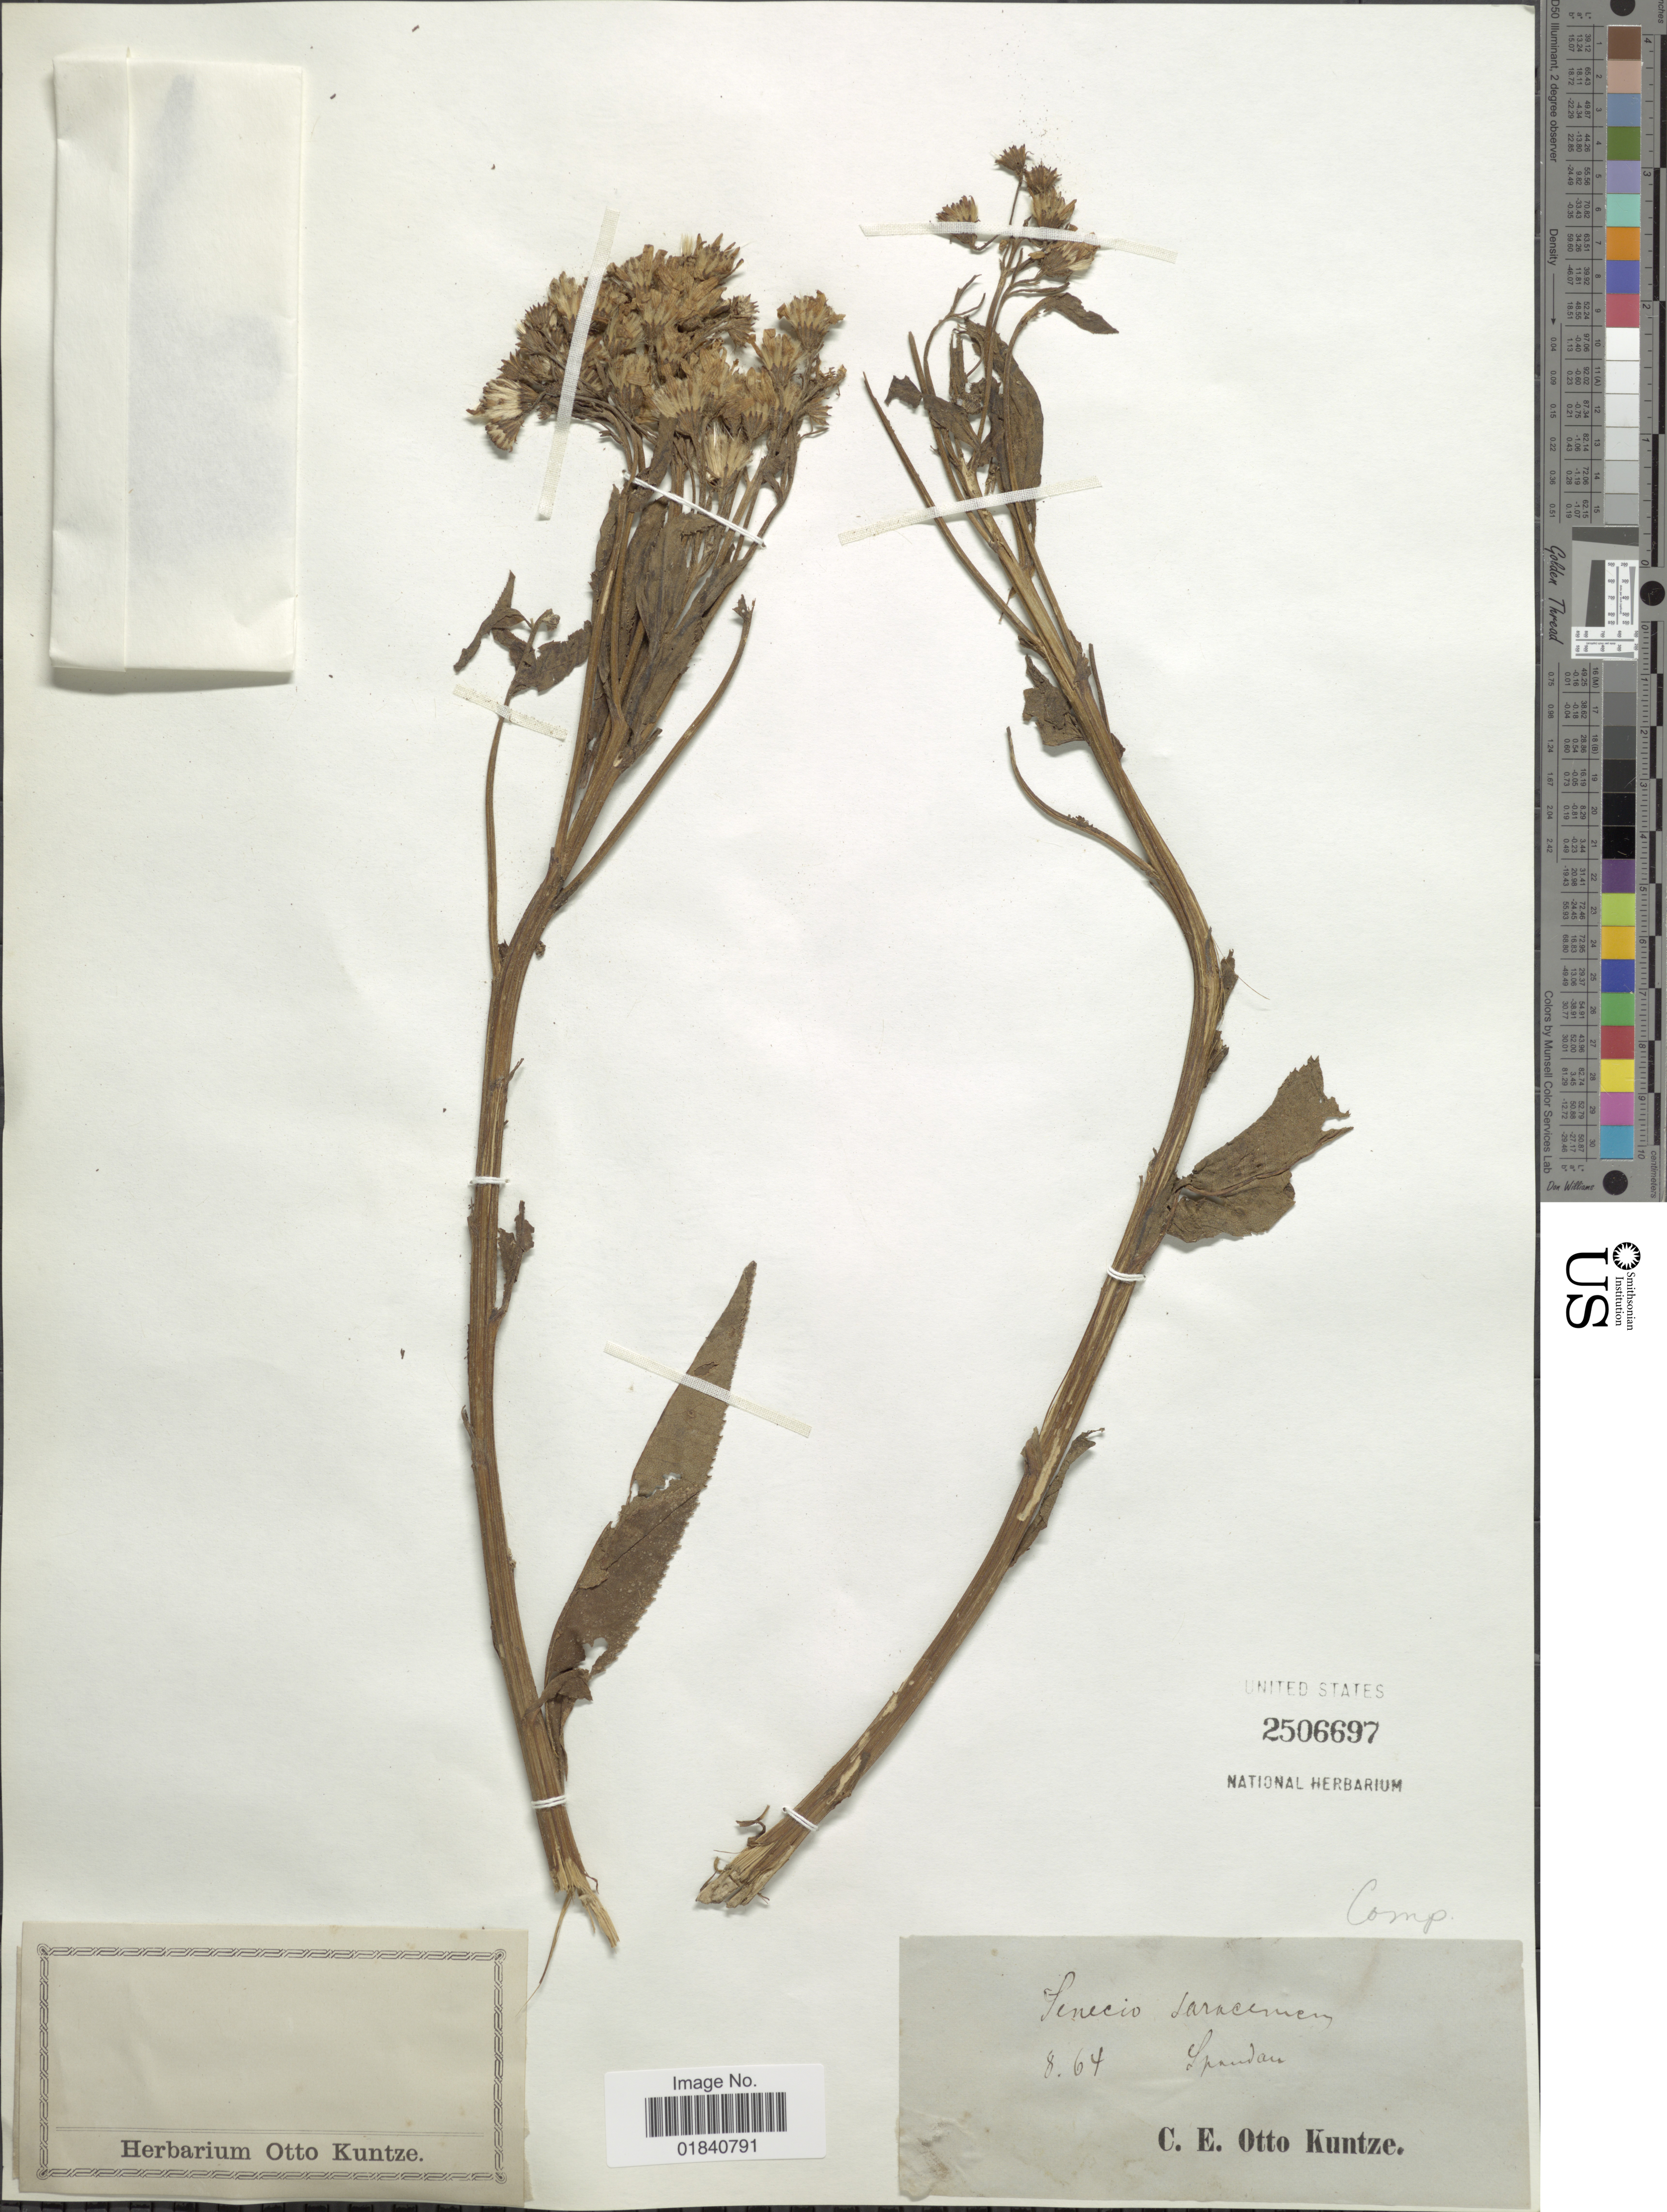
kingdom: Plantae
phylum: Tracheophyta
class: Magnoliopsida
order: Asterales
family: Asteraceae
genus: Senecio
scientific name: Senecio sarracenicus var. sarracenicus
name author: L.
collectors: C.E.O. Kuntze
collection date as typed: Transcribed d/m/y: /8/64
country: Germany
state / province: Berlin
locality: Spandau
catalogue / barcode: US 2506697